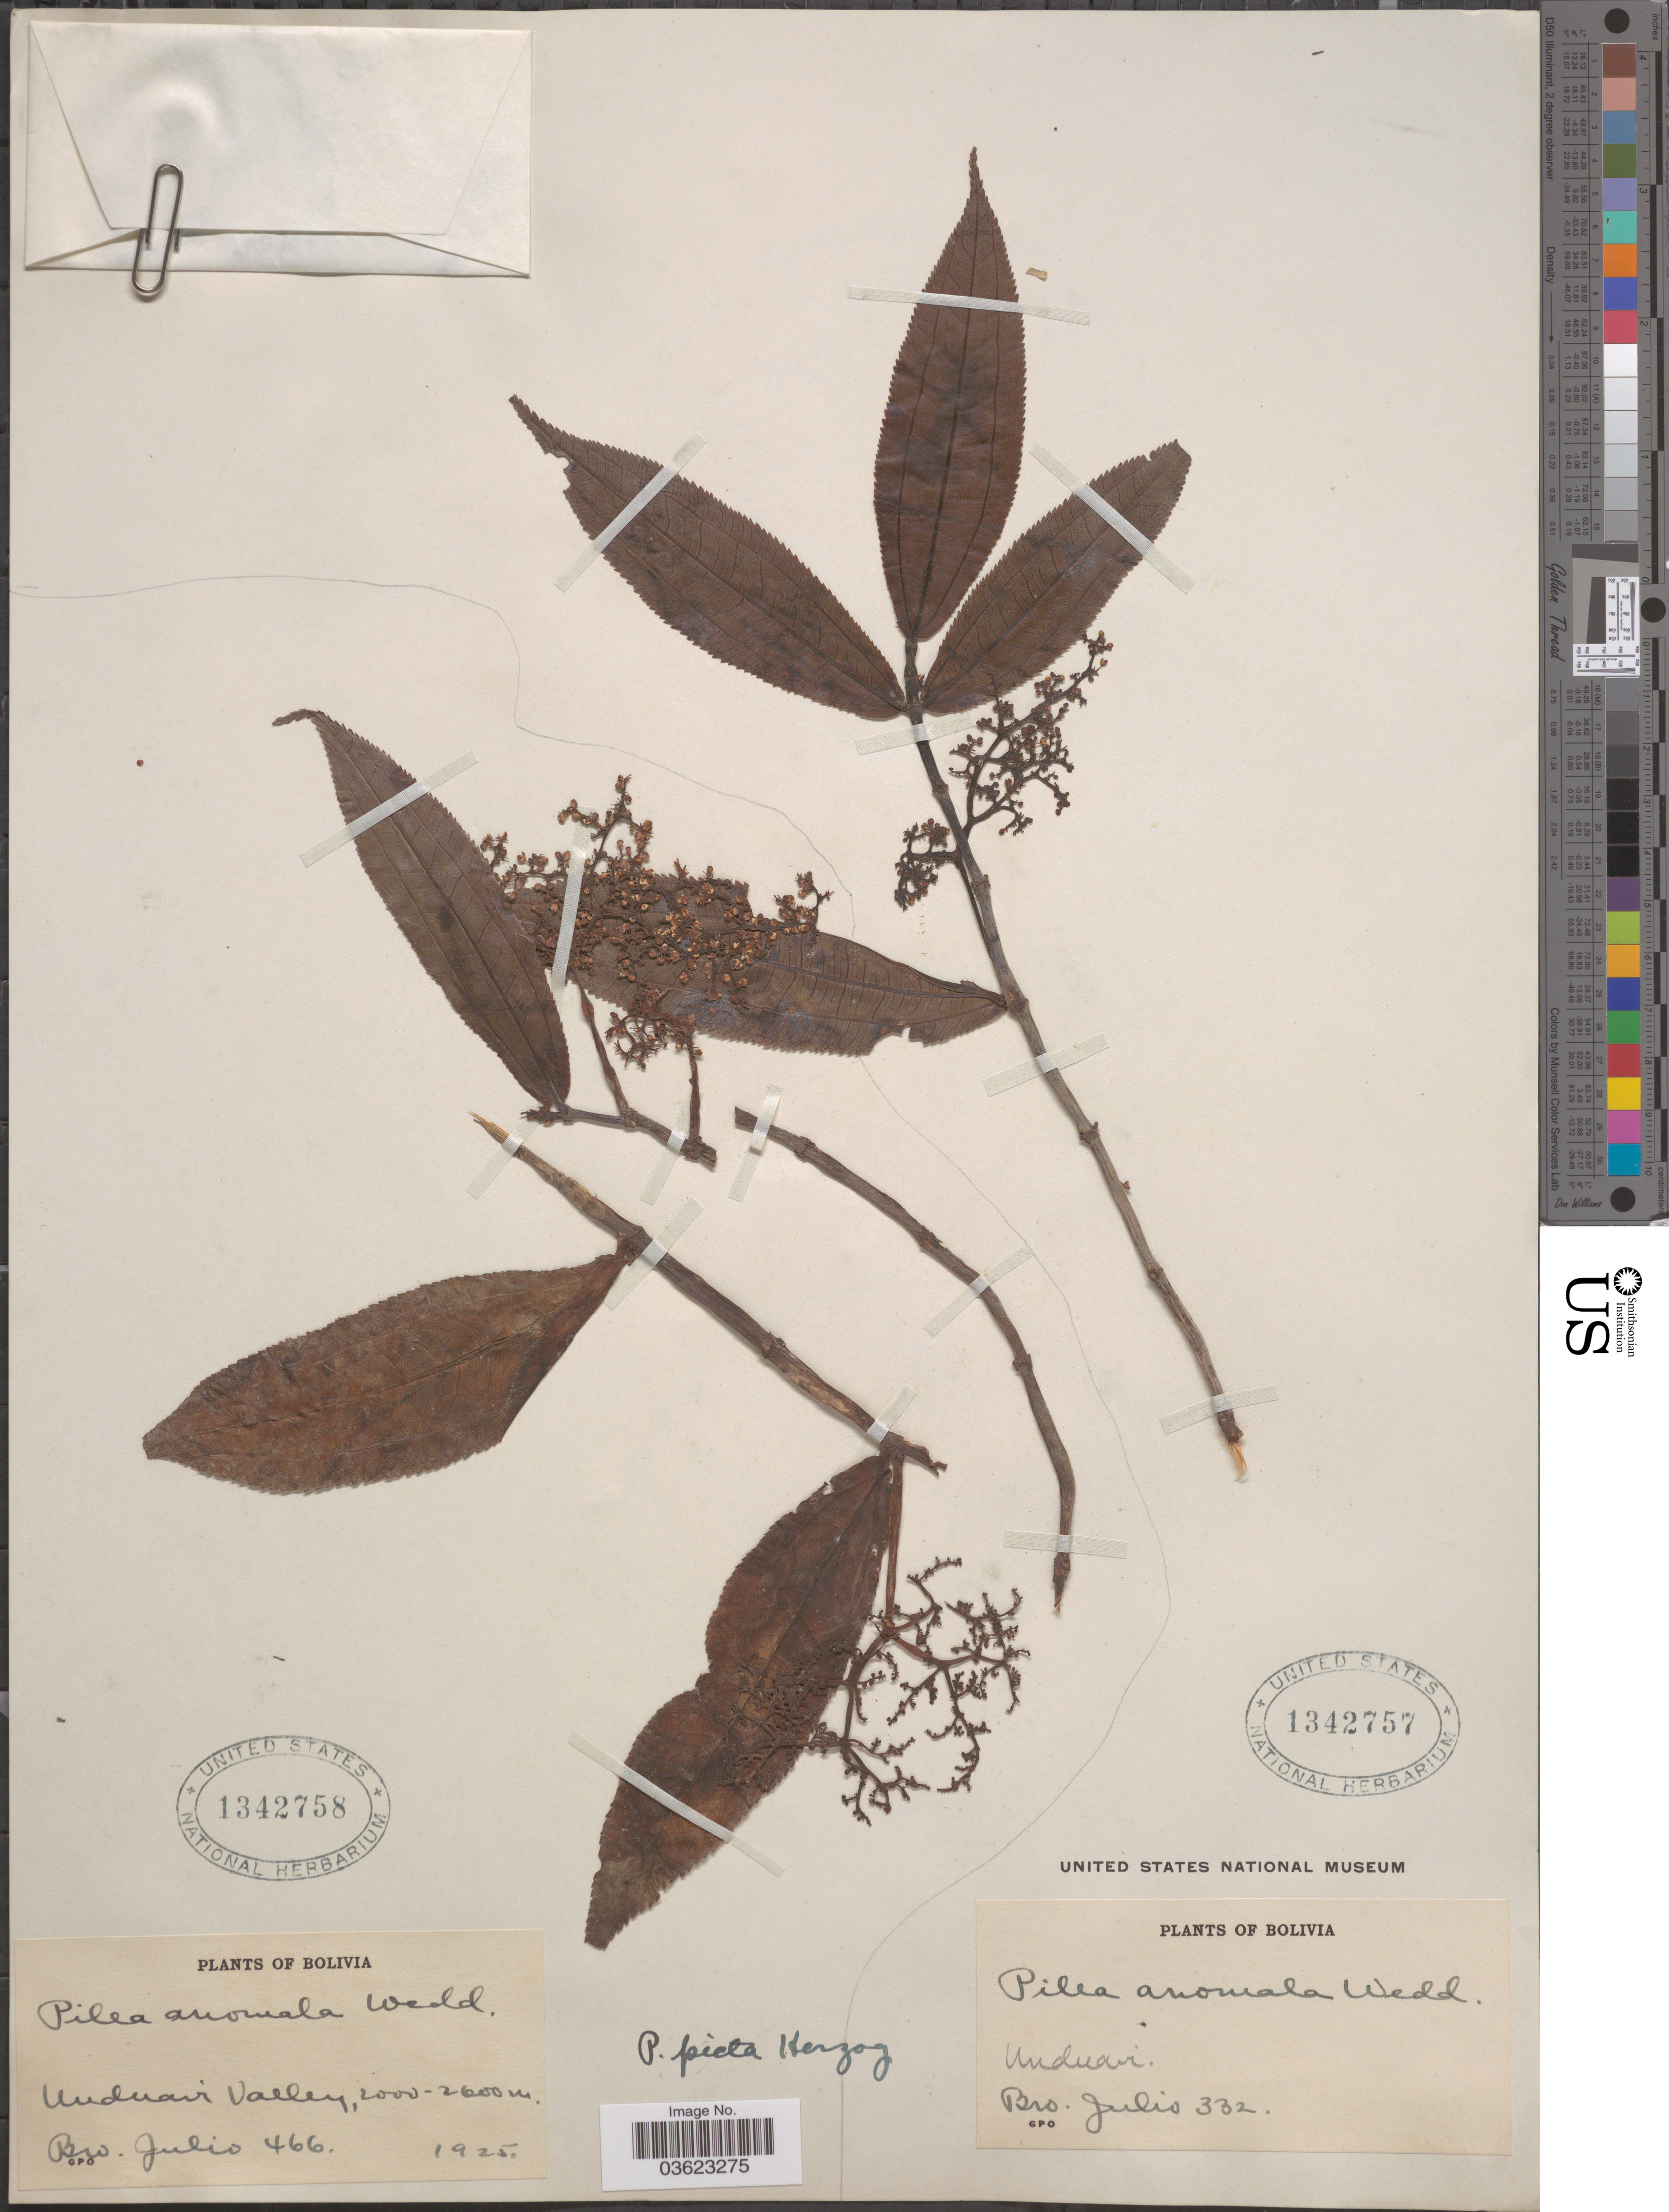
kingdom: Plantae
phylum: Tracheophyta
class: Magnoliopsida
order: Rosales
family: Urticaceae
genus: Pilea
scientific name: Pilea picta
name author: Herzog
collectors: Bro. Julio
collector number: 332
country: Bolivia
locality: Unduavi.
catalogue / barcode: US 1342757